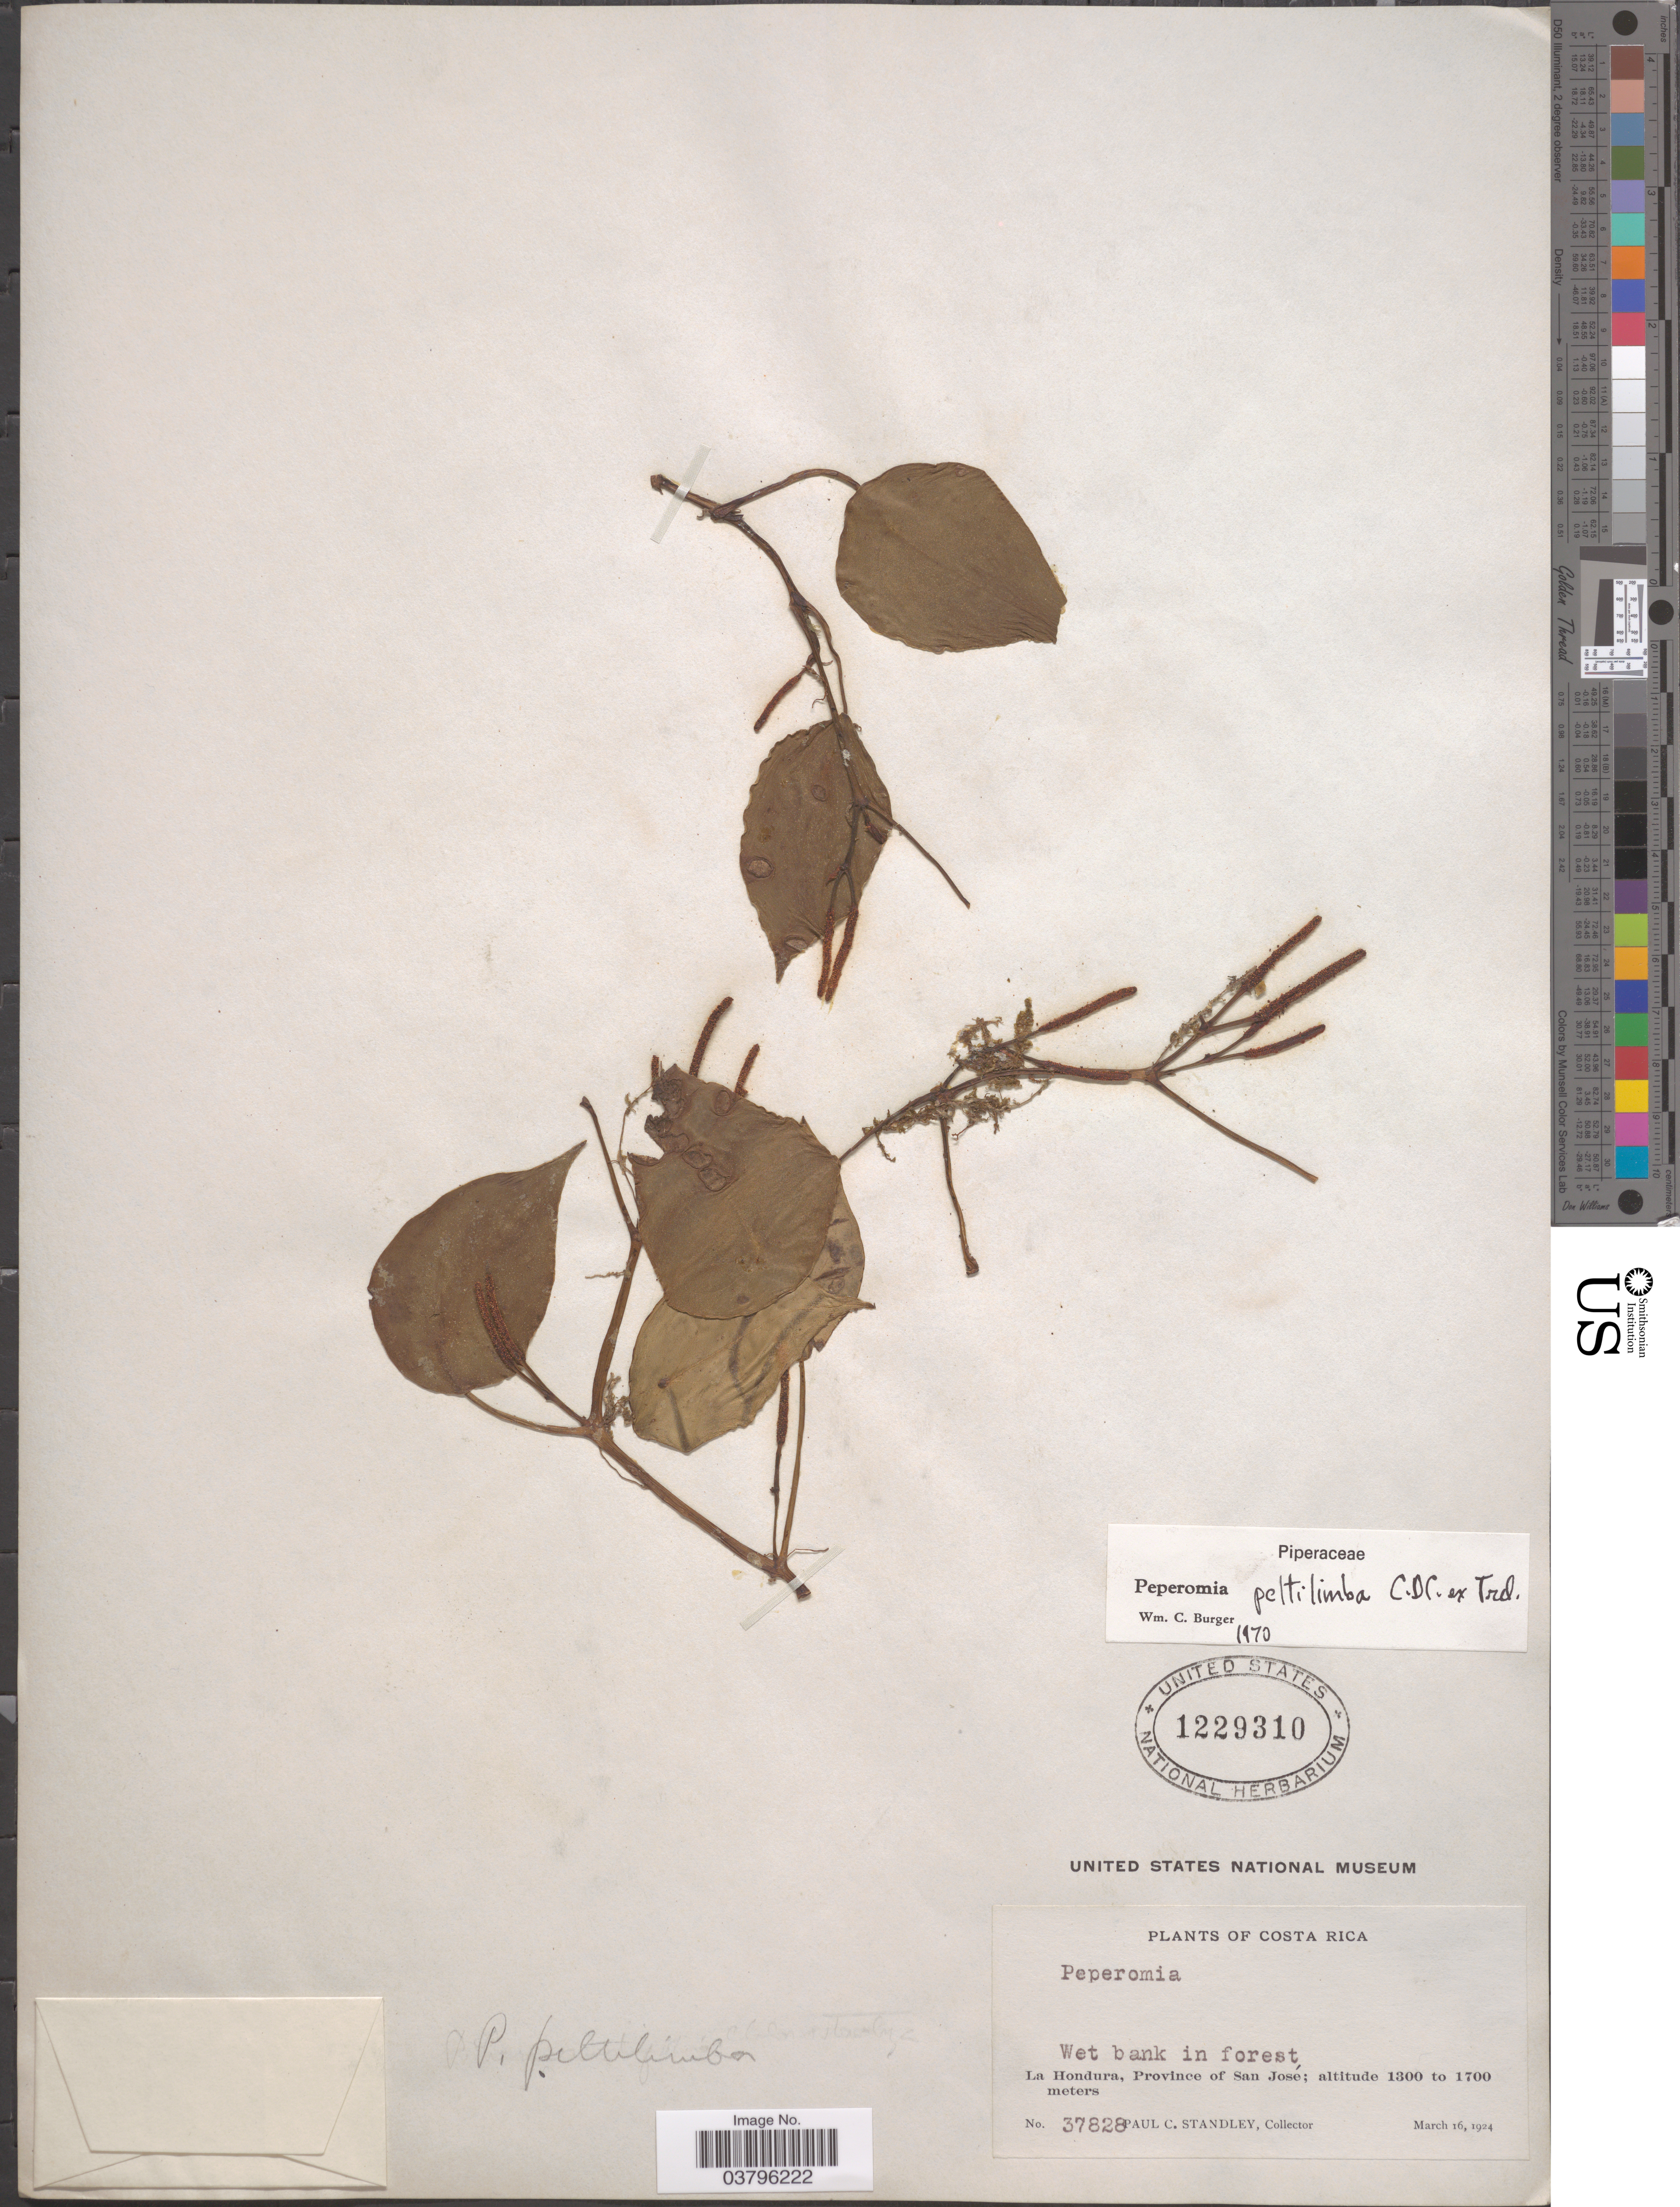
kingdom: Plantae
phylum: Tracheophyta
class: Magnoliopsida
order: Piperales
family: Piperaceae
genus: Peperomia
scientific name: Peperomia peltilimba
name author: Trel. ex C. DC.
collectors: P. C. Standley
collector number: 37828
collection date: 1924-03-16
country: Costa Rica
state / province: San José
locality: La Hondura.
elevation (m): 1300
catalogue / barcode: US 1229310